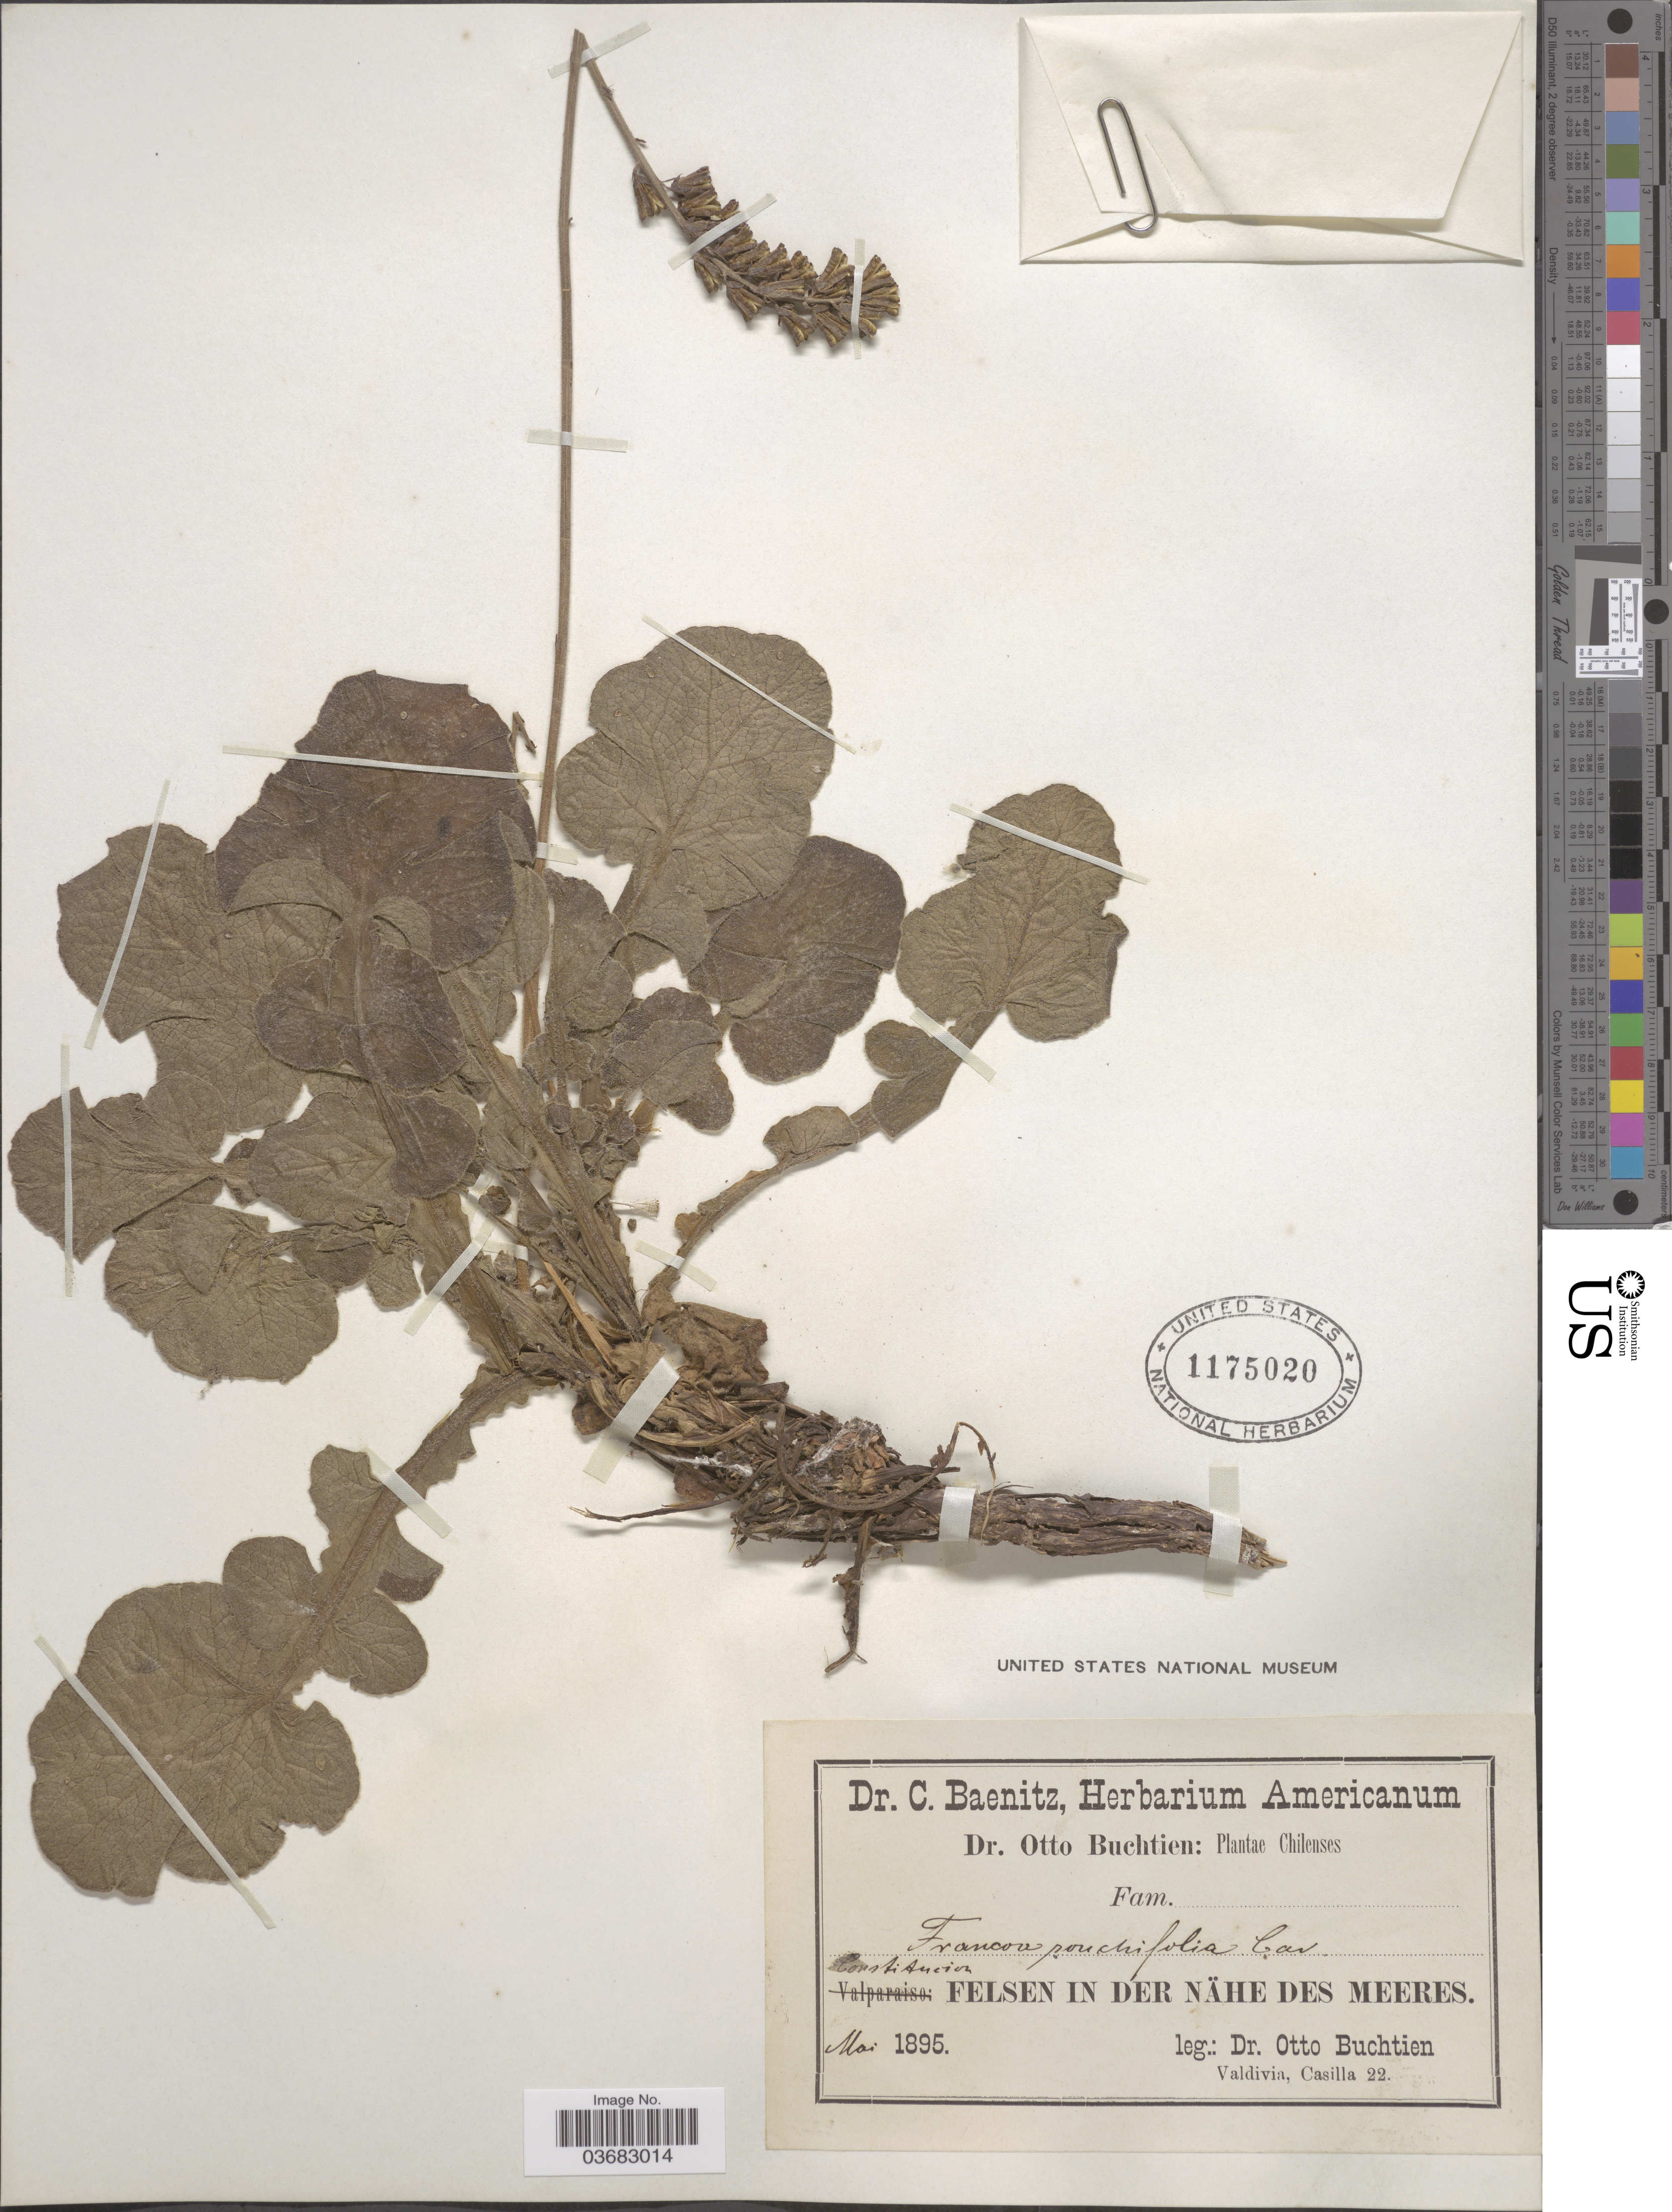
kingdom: Plantae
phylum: Tracheophyta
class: Magnoliopsida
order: Geraniales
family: Francoaceae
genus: Francoa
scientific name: Francoa sonchifolia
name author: Cav.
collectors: O. Buchtien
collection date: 1895-05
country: Chile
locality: Constitucion Felsen in der Nähe des Meeres.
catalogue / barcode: US 1175020